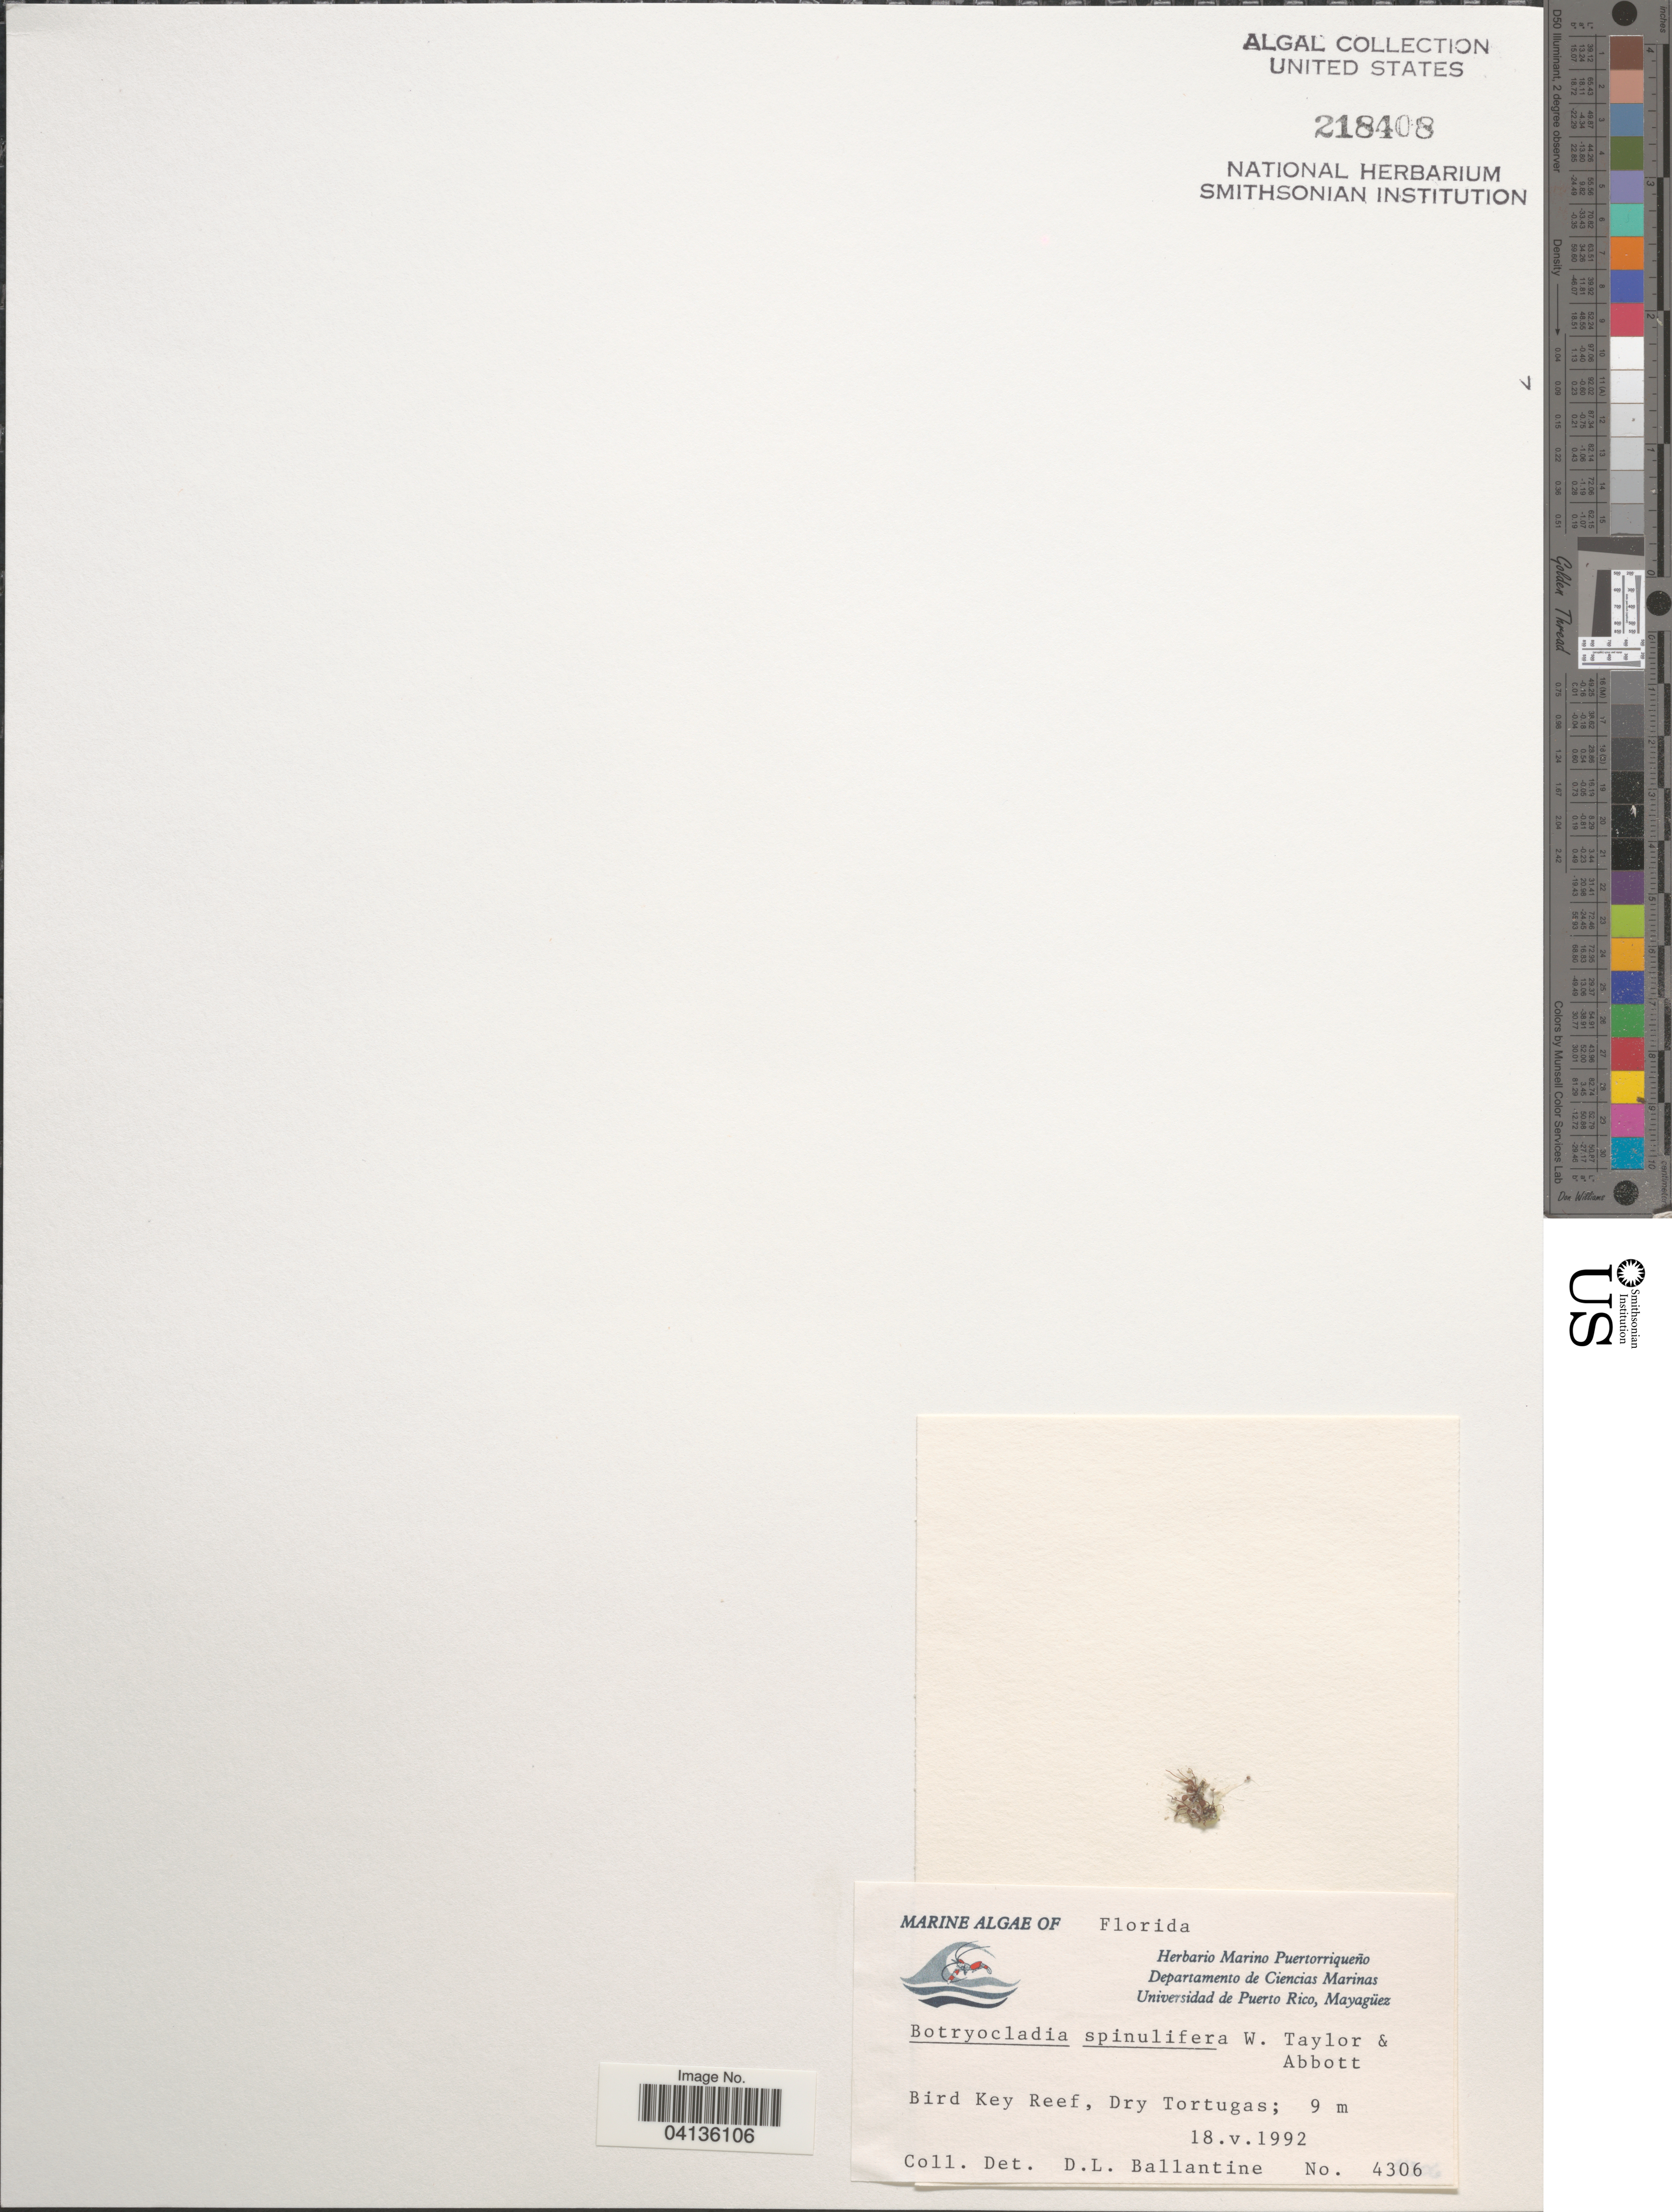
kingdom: Plantae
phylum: Rhodophyta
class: Florideophyceae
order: Rhodymeniales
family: Rhodymeniaceae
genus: Botryocladia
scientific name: Botryocladia spinulifera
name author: W.R. Taylor & I.A. Abbott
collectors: D.L. Ballantine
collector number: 4306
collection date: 1992-05-18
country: United States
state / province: Florida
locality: Bird Key Reef, Dry Tortugas.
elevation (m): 9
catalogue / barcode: US 218408